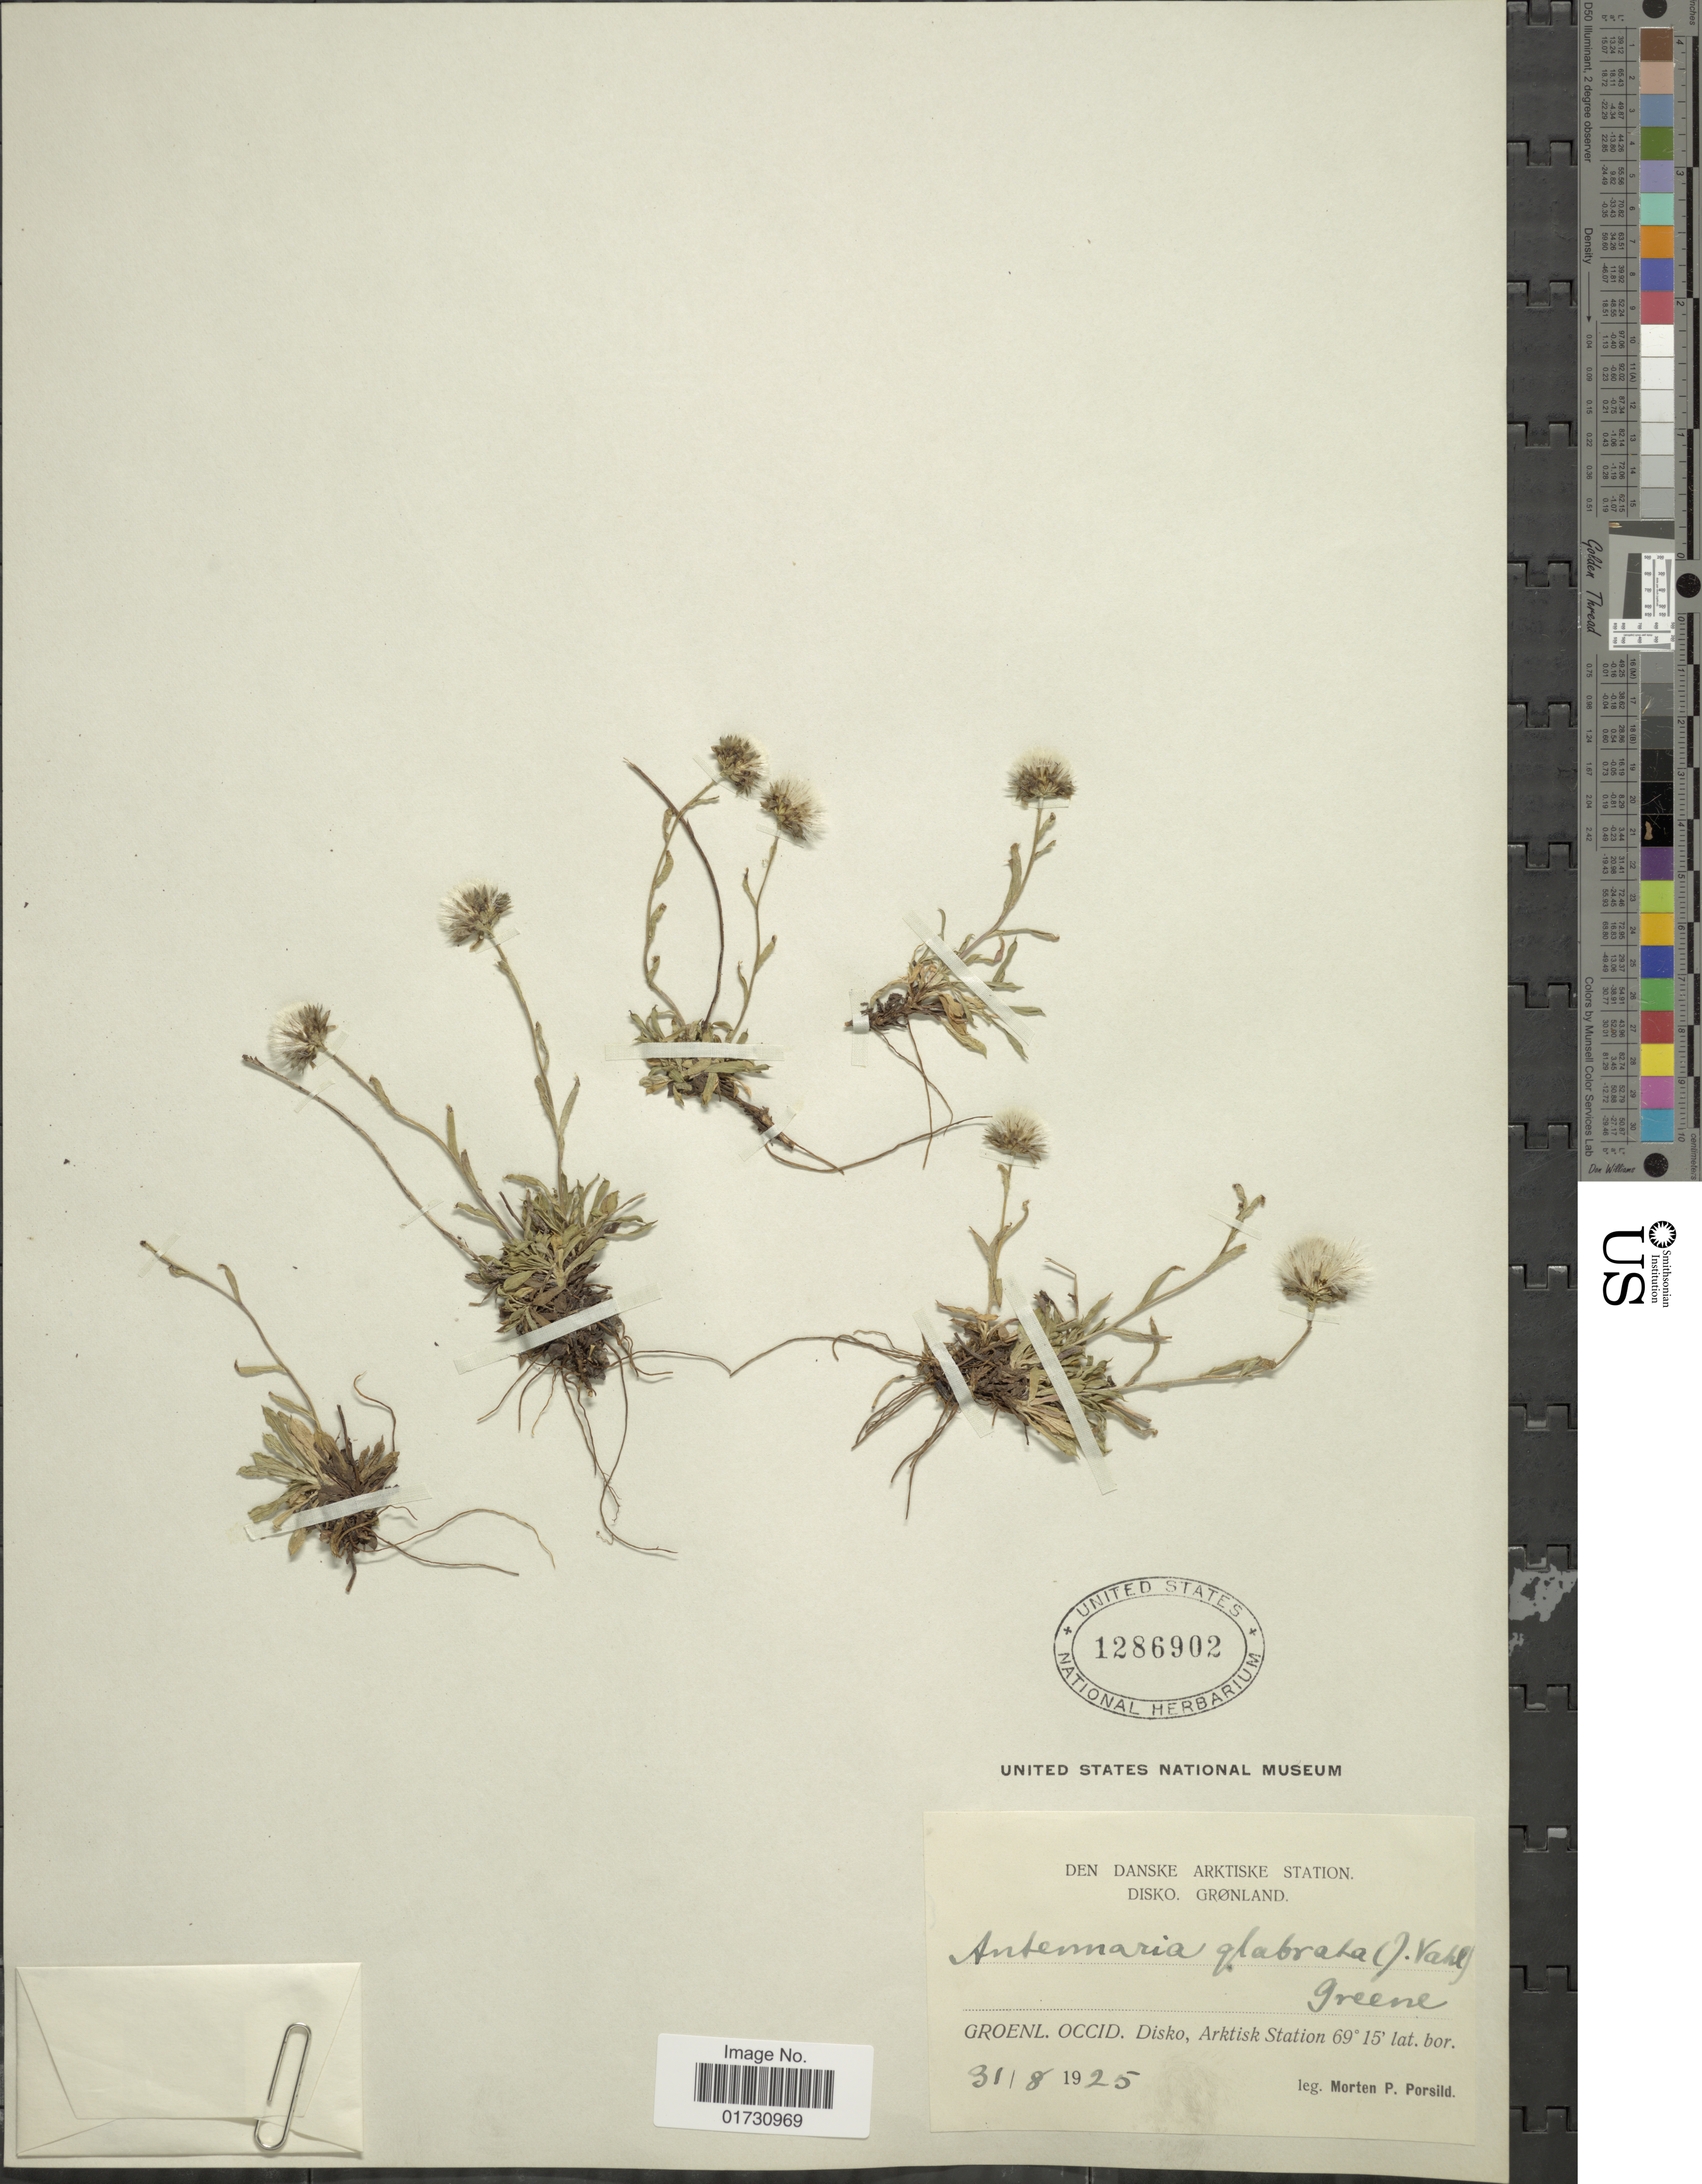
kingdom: Plantae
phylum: Tracheophyta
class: Magnoliopsida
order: Asterales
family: Asteraceae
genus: Antennaria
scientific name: Antennaria glabrata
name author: Greene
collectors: M. P. Porsild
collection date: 1925-08-31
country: Greenland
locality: Groenl. Occid., Disko, Arktisk Station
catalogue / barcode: US 1286902